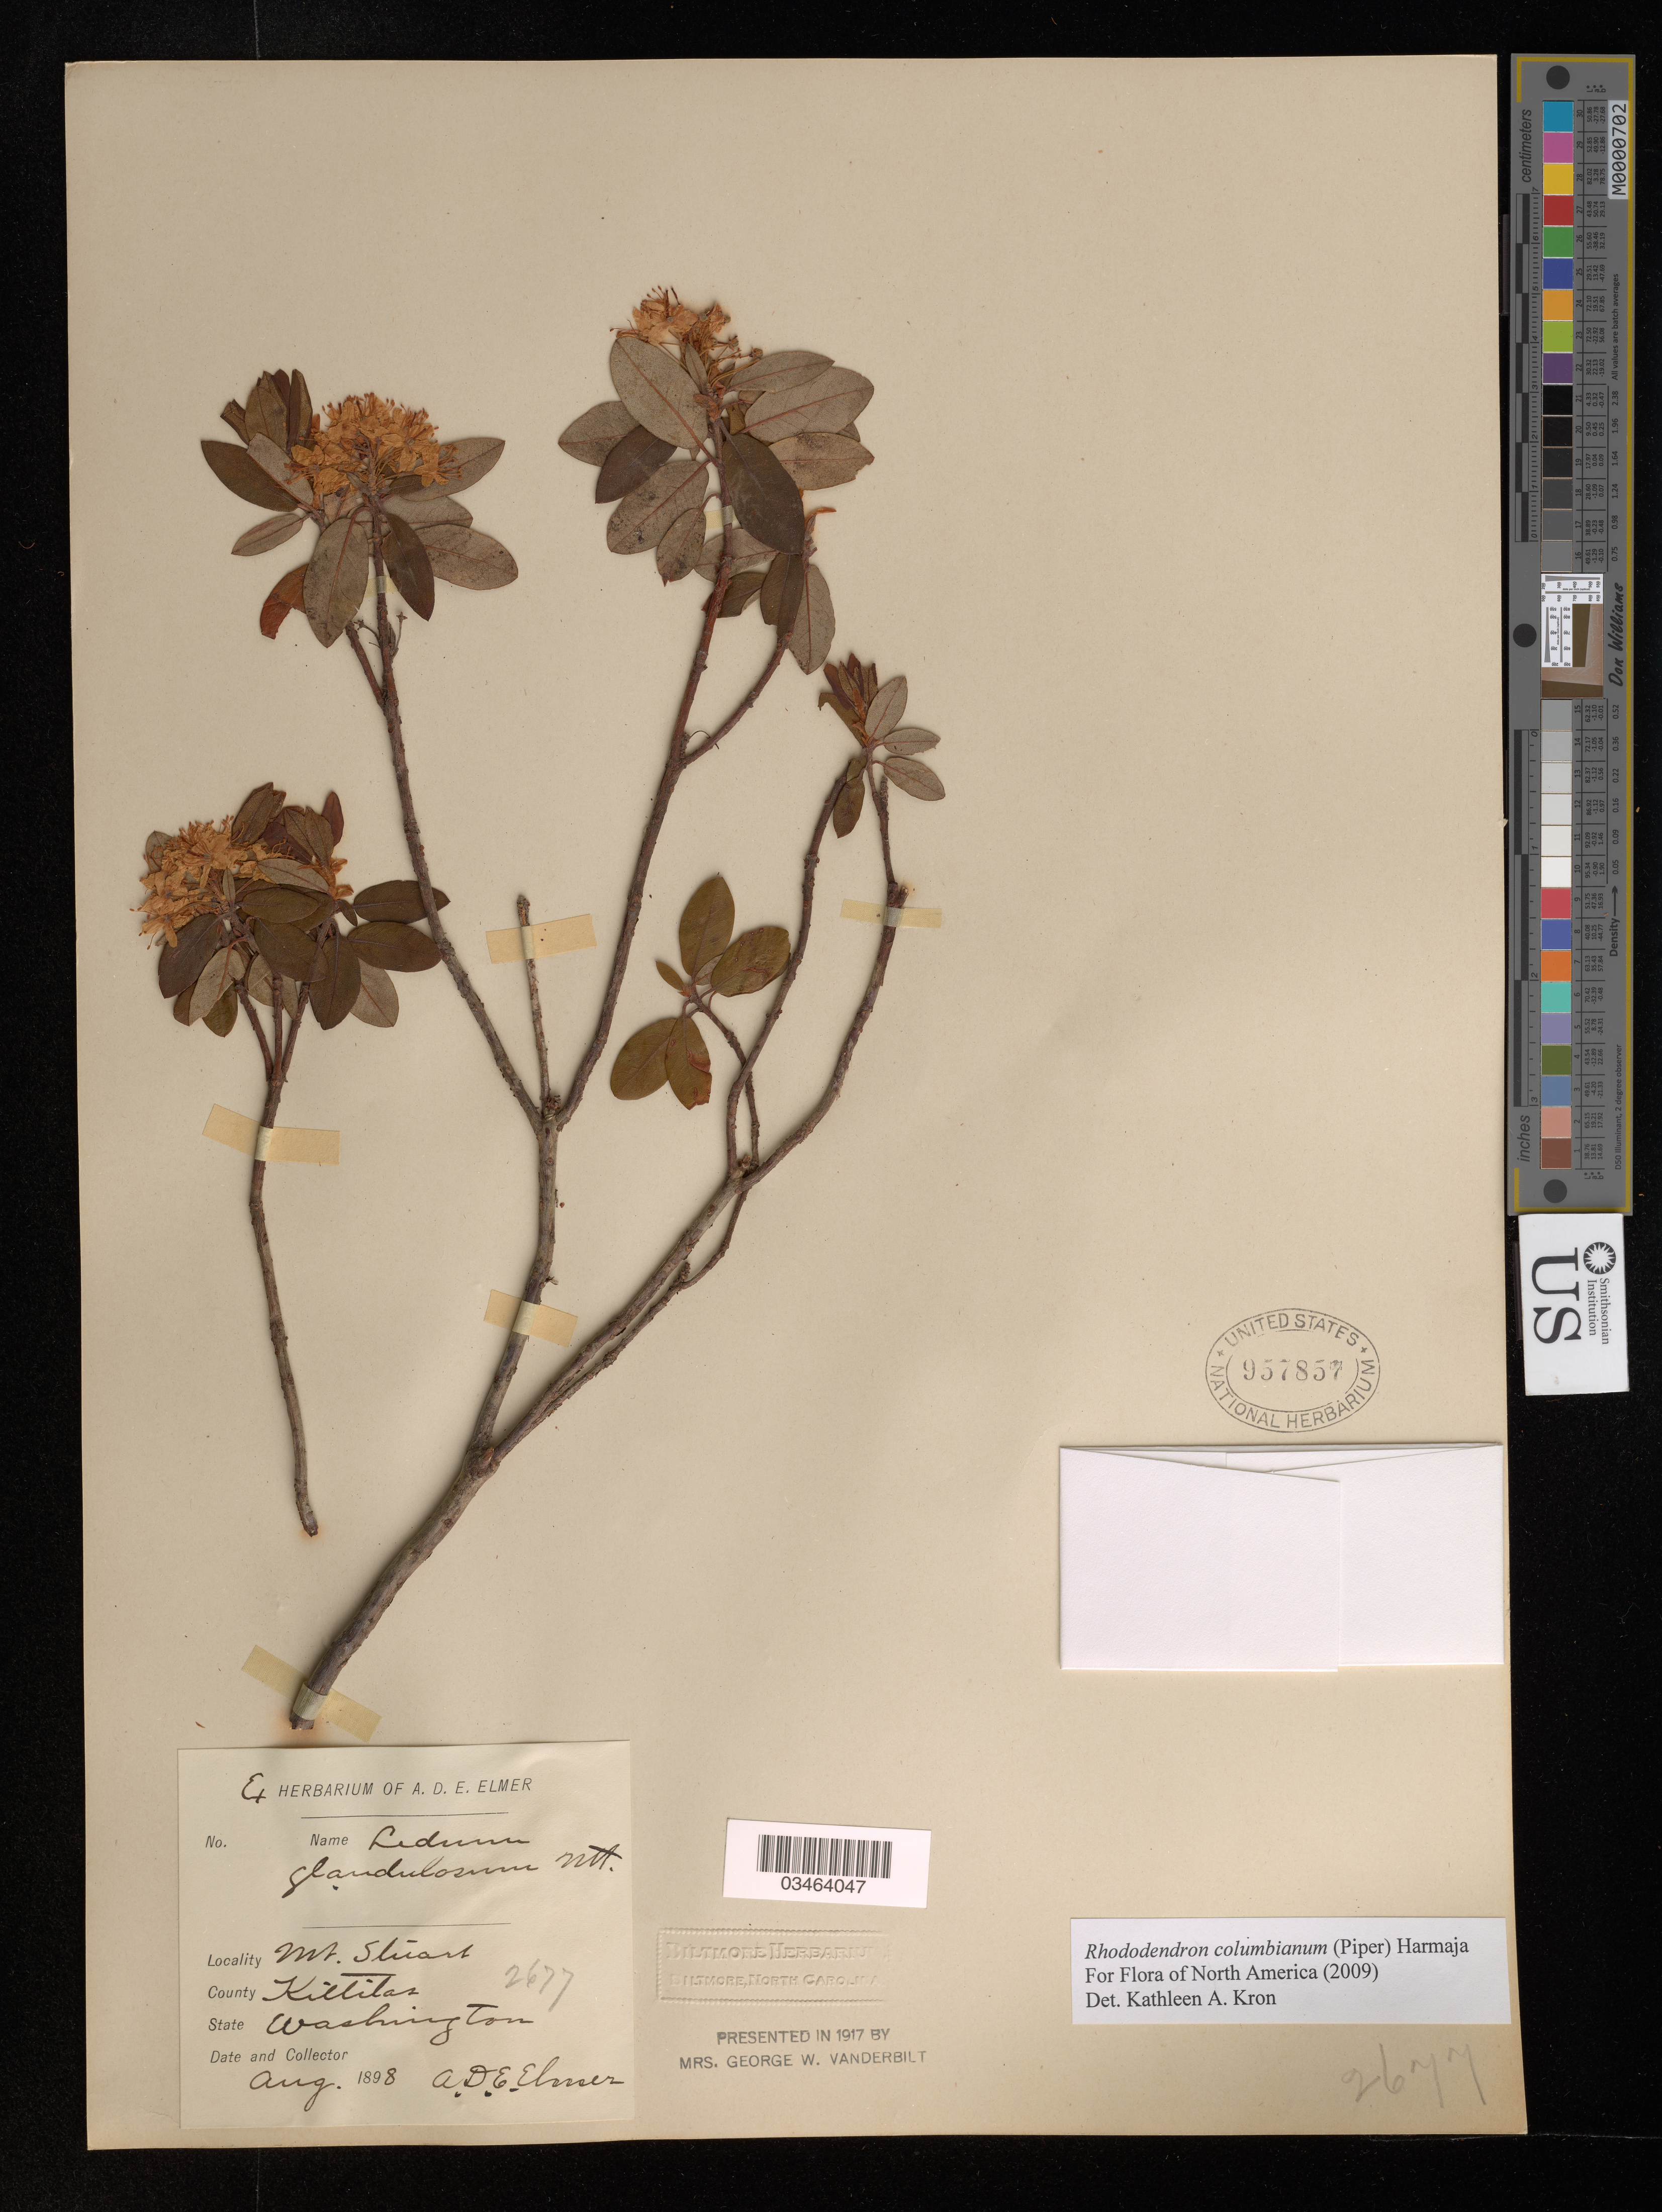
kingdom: Plantae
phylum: Tracheophyta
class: Magnoliopsida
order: Ericales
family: Ericaceae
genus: Rhododendron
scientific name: Rhododendron columbianum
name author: (Piper) Harmaja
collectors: A. D. E. Elmer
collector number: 2677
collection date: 1898-08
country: United States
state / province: Washington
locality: Mt. Stuart. County Kittitas.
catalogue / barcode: US 957857